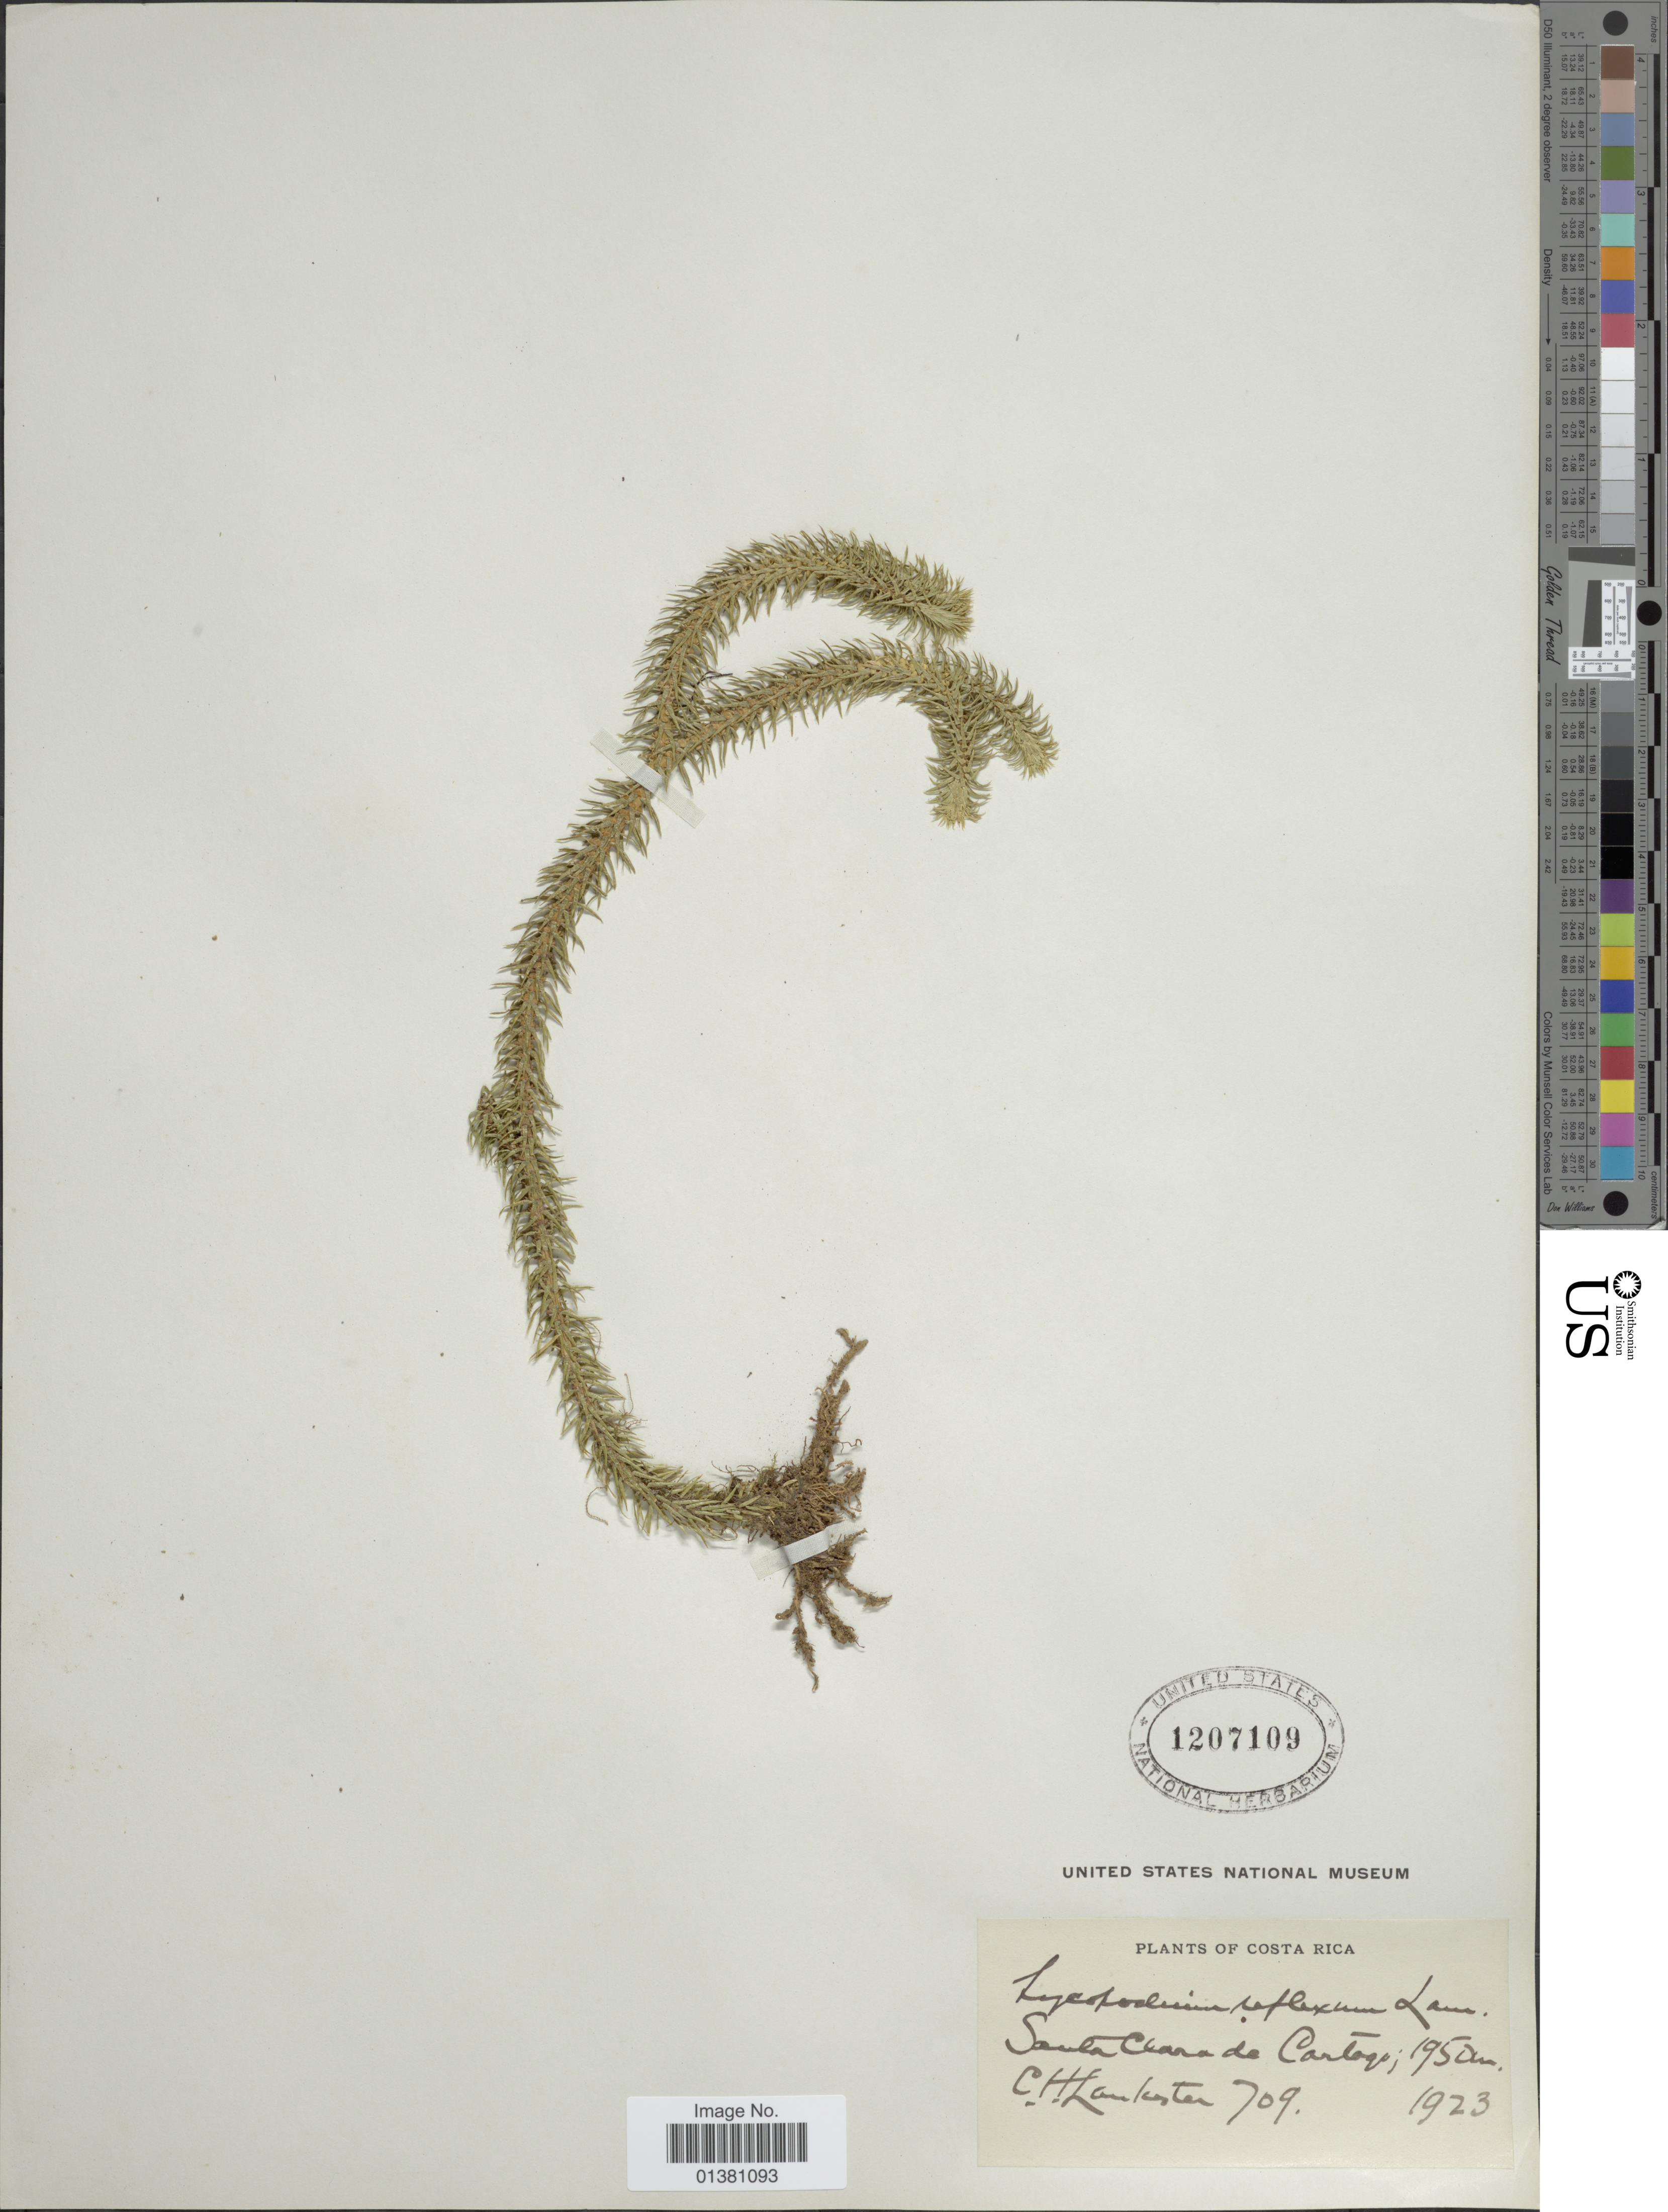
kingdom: Plantae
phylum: Tracheophyta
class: Lycopodiopsida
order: Lycopodiales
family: Lycopodiaceae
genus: Phlegmariurus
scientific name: Phlegmariurus reflexus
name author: (Lam.) B. Øllg.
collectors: C. H. Lankester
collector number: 709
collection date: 1923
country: Costa Rica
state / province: Cartago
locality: Santa Clara de Cartago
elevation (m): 1950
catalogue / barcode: US 1207109